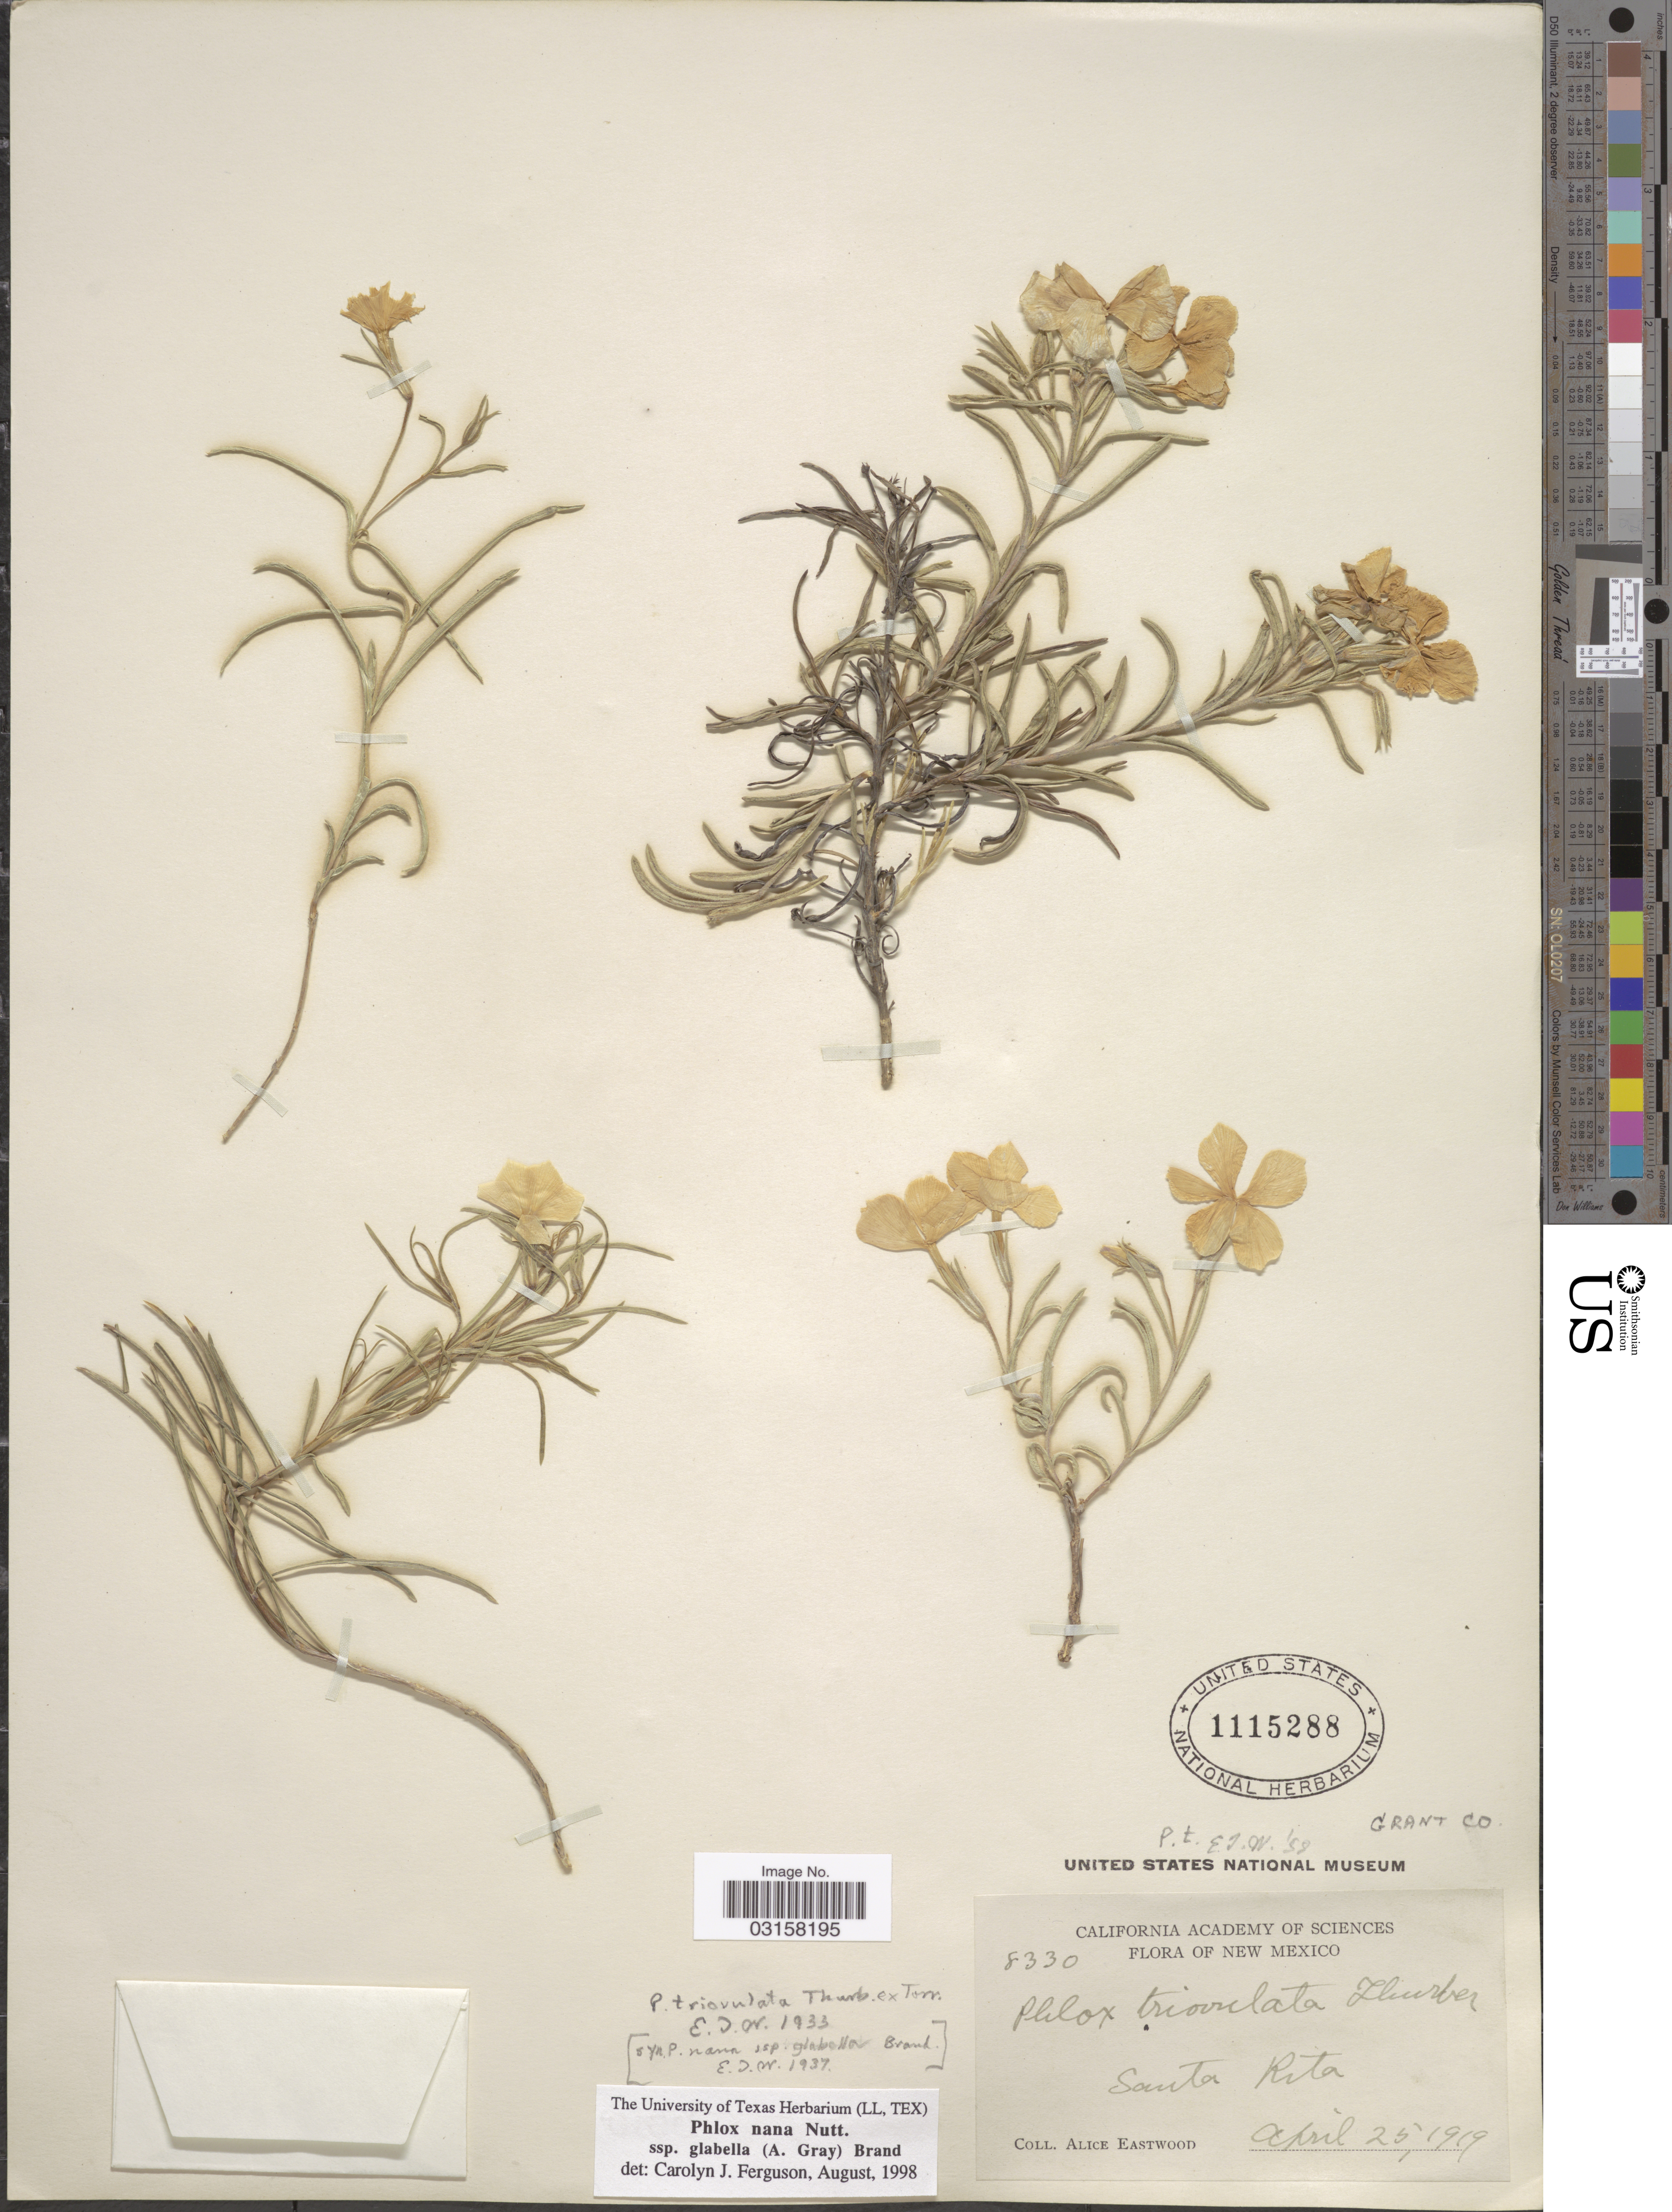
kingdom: Plantae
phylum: Tracheophyta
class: Magnoliopsida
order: Ericales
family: Polemoniaceae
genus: Phlox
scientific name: Phlox triovulata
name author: Thurb. ex Torr.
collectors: A. Eastwood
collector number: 8330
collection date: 1919-04-25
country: United States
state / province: New Mexico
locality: Santa Rita. Grant Co.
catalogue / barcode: US 1115288